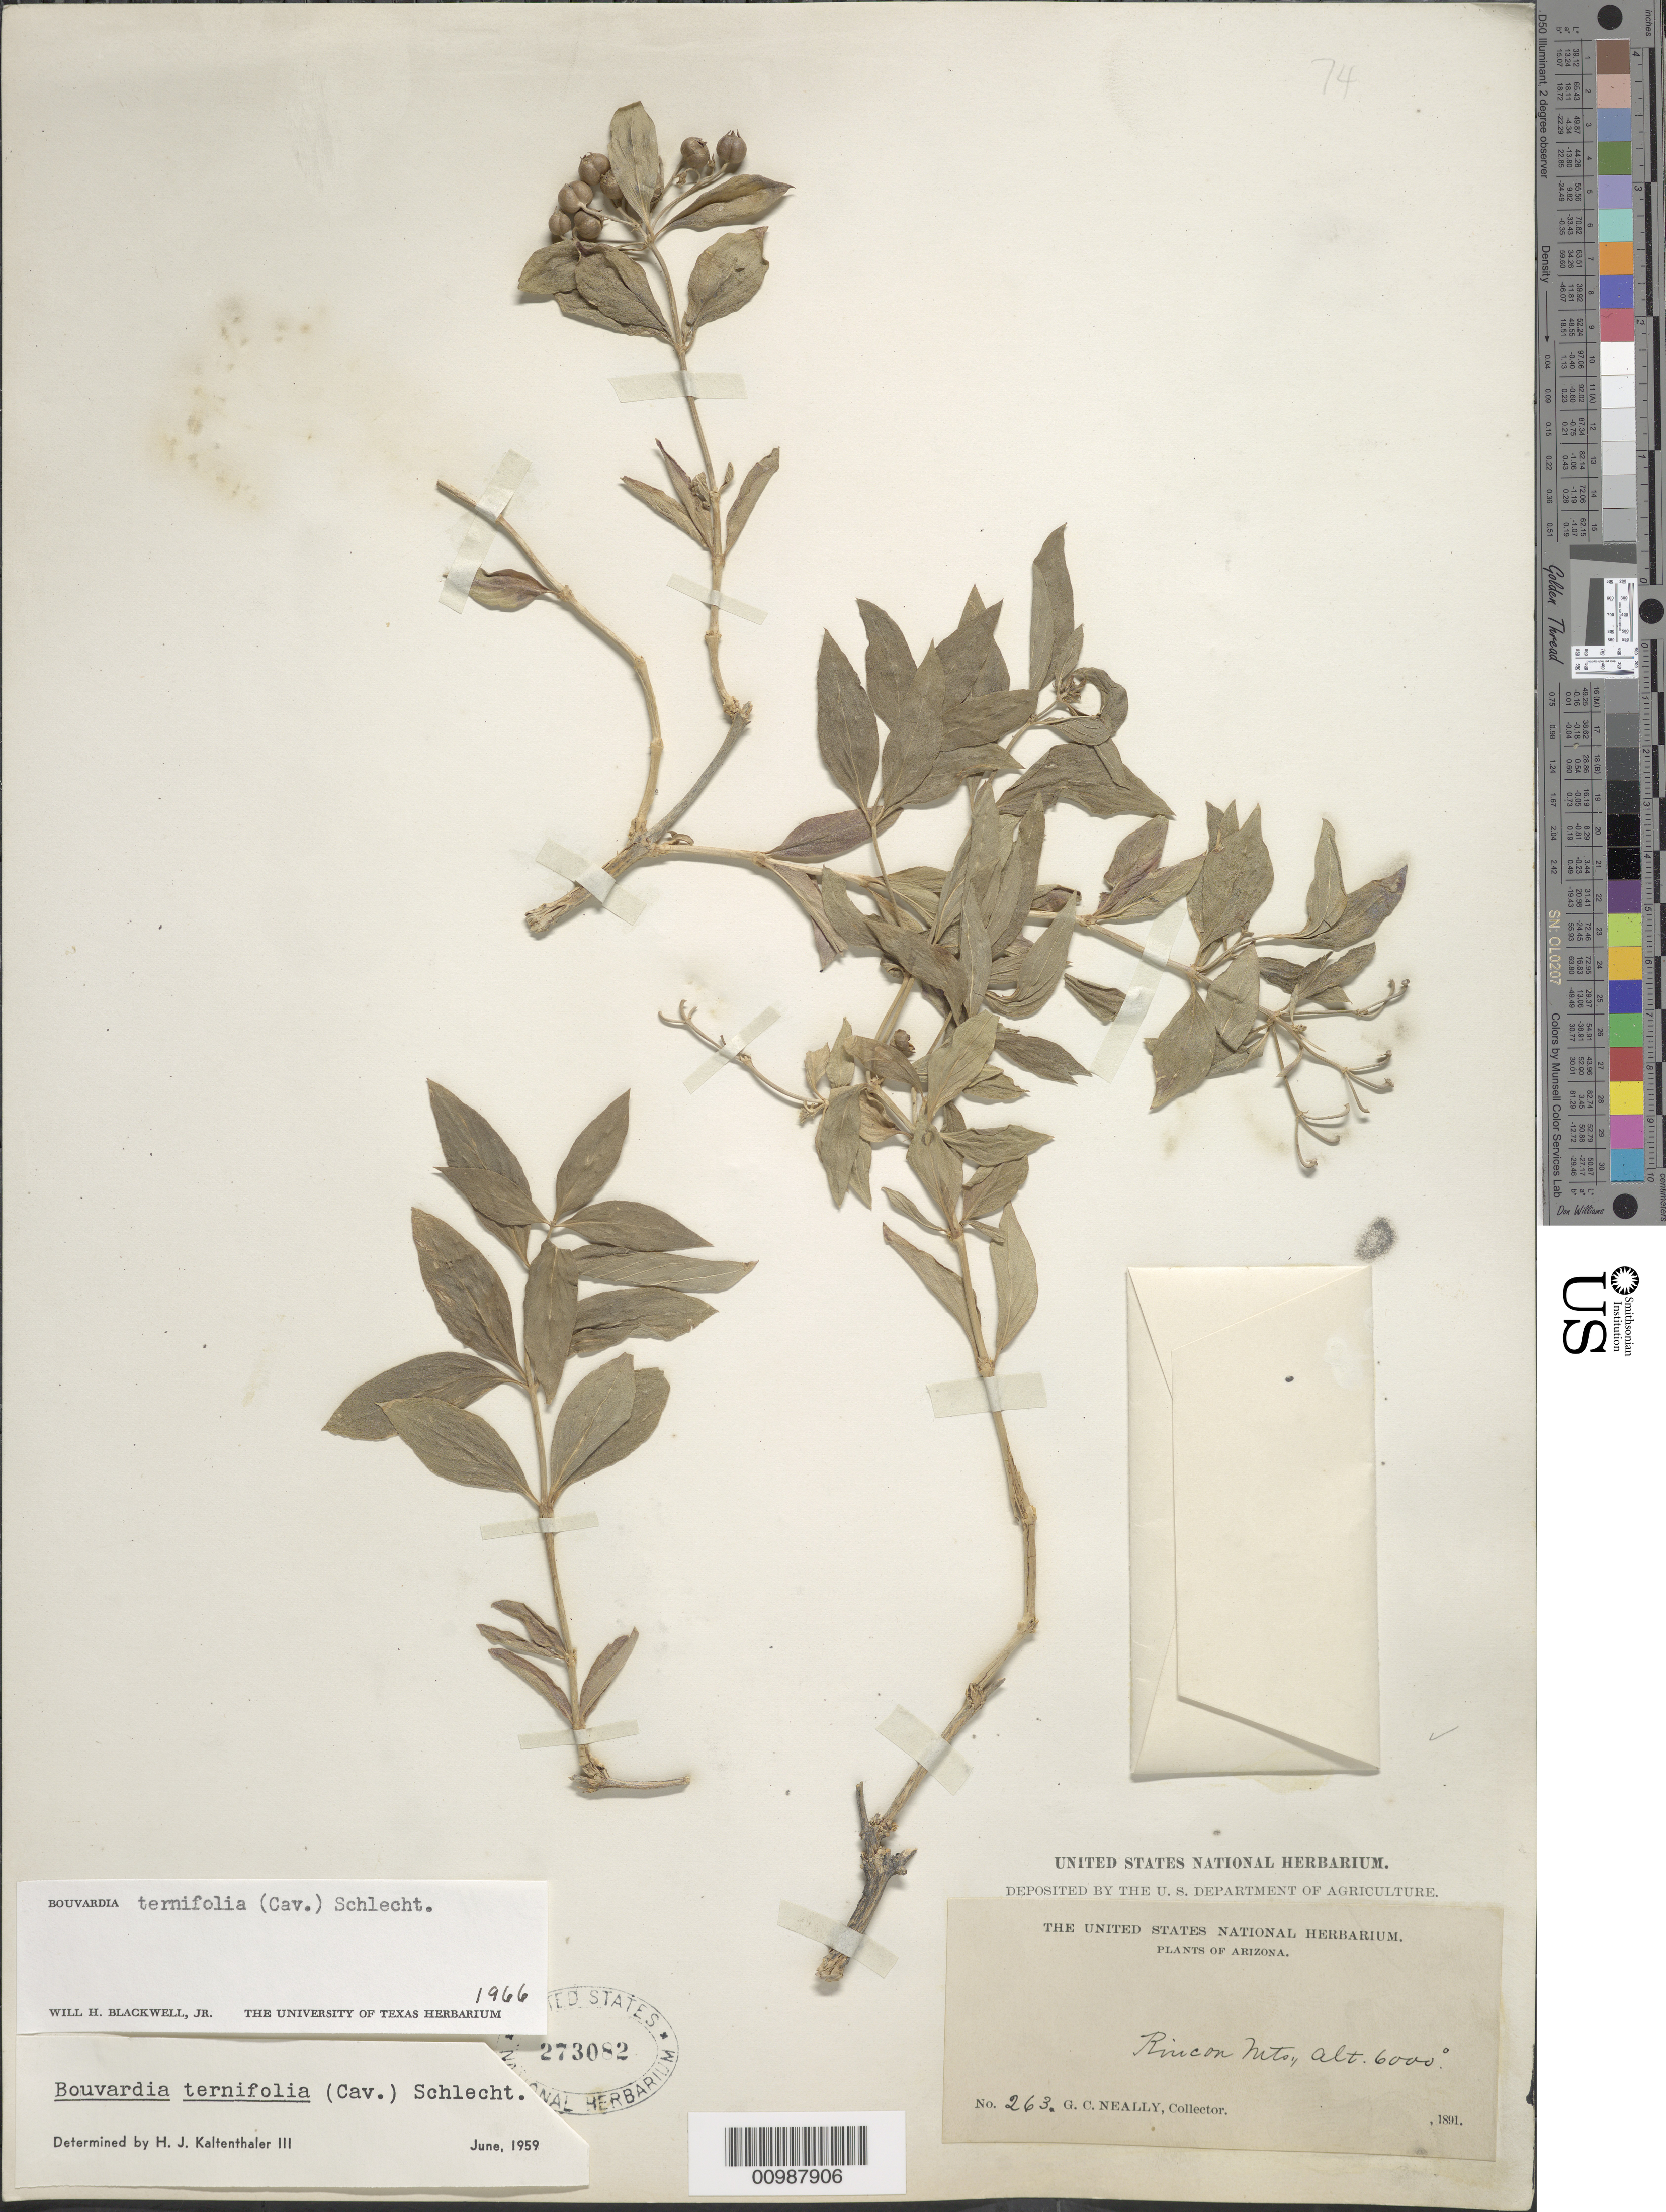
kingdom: Plantae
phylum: Tracheophyta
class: Magnoliopsida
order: Gentianales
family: Rubiaceae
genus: Bouvardia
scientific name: Bouvardia ternifolia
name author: (Cav.) Schltdl.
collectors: G. C. Nealley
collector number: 263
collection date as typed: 1801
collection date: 1801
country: United States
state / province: Arizona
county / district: Pima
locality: Rincon Mountains.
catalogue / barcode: US 273082